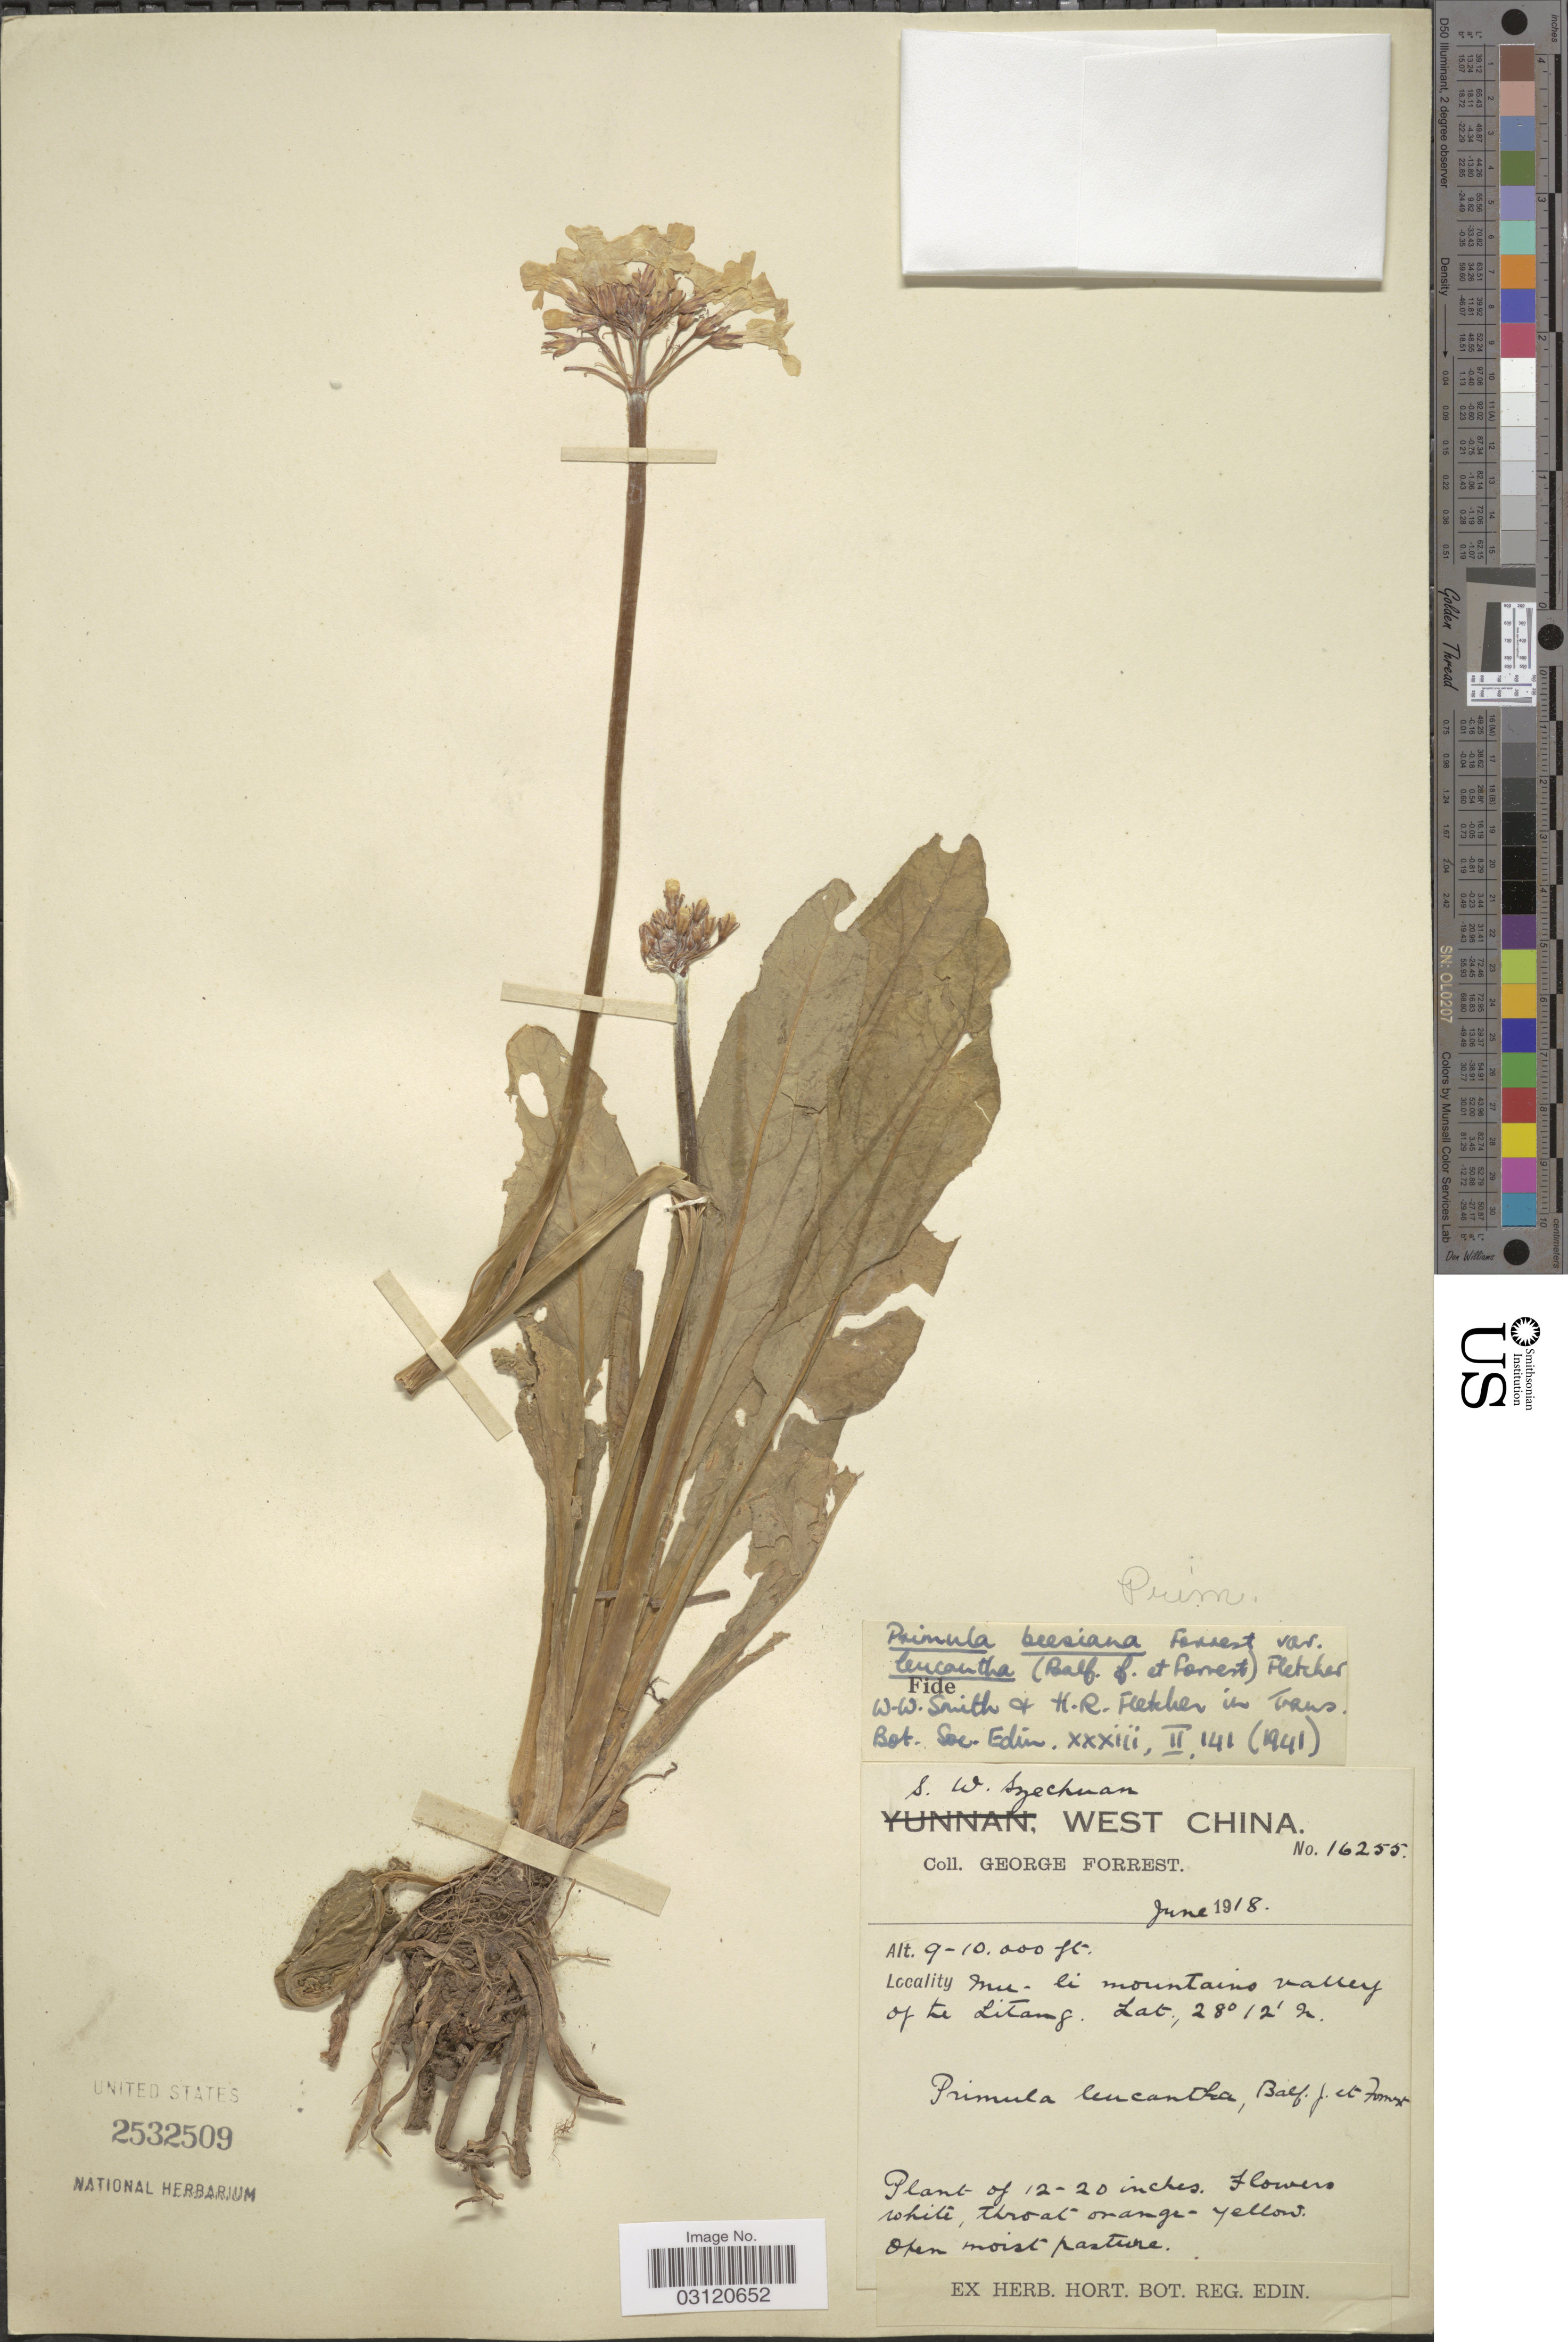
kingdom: Plantae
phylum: Tracheophyta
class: Magnoliopsida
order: Ericales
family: Primulaceae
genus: Primula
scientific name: Primula beesiana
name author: Forrest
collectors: G. Forrest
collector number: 16255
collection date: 1918-06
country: China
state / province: Sichuan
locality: S.W. Szechuan, West China, Mu-li mountains valley of the Litang.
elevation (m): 2743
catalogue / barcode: US 2532509